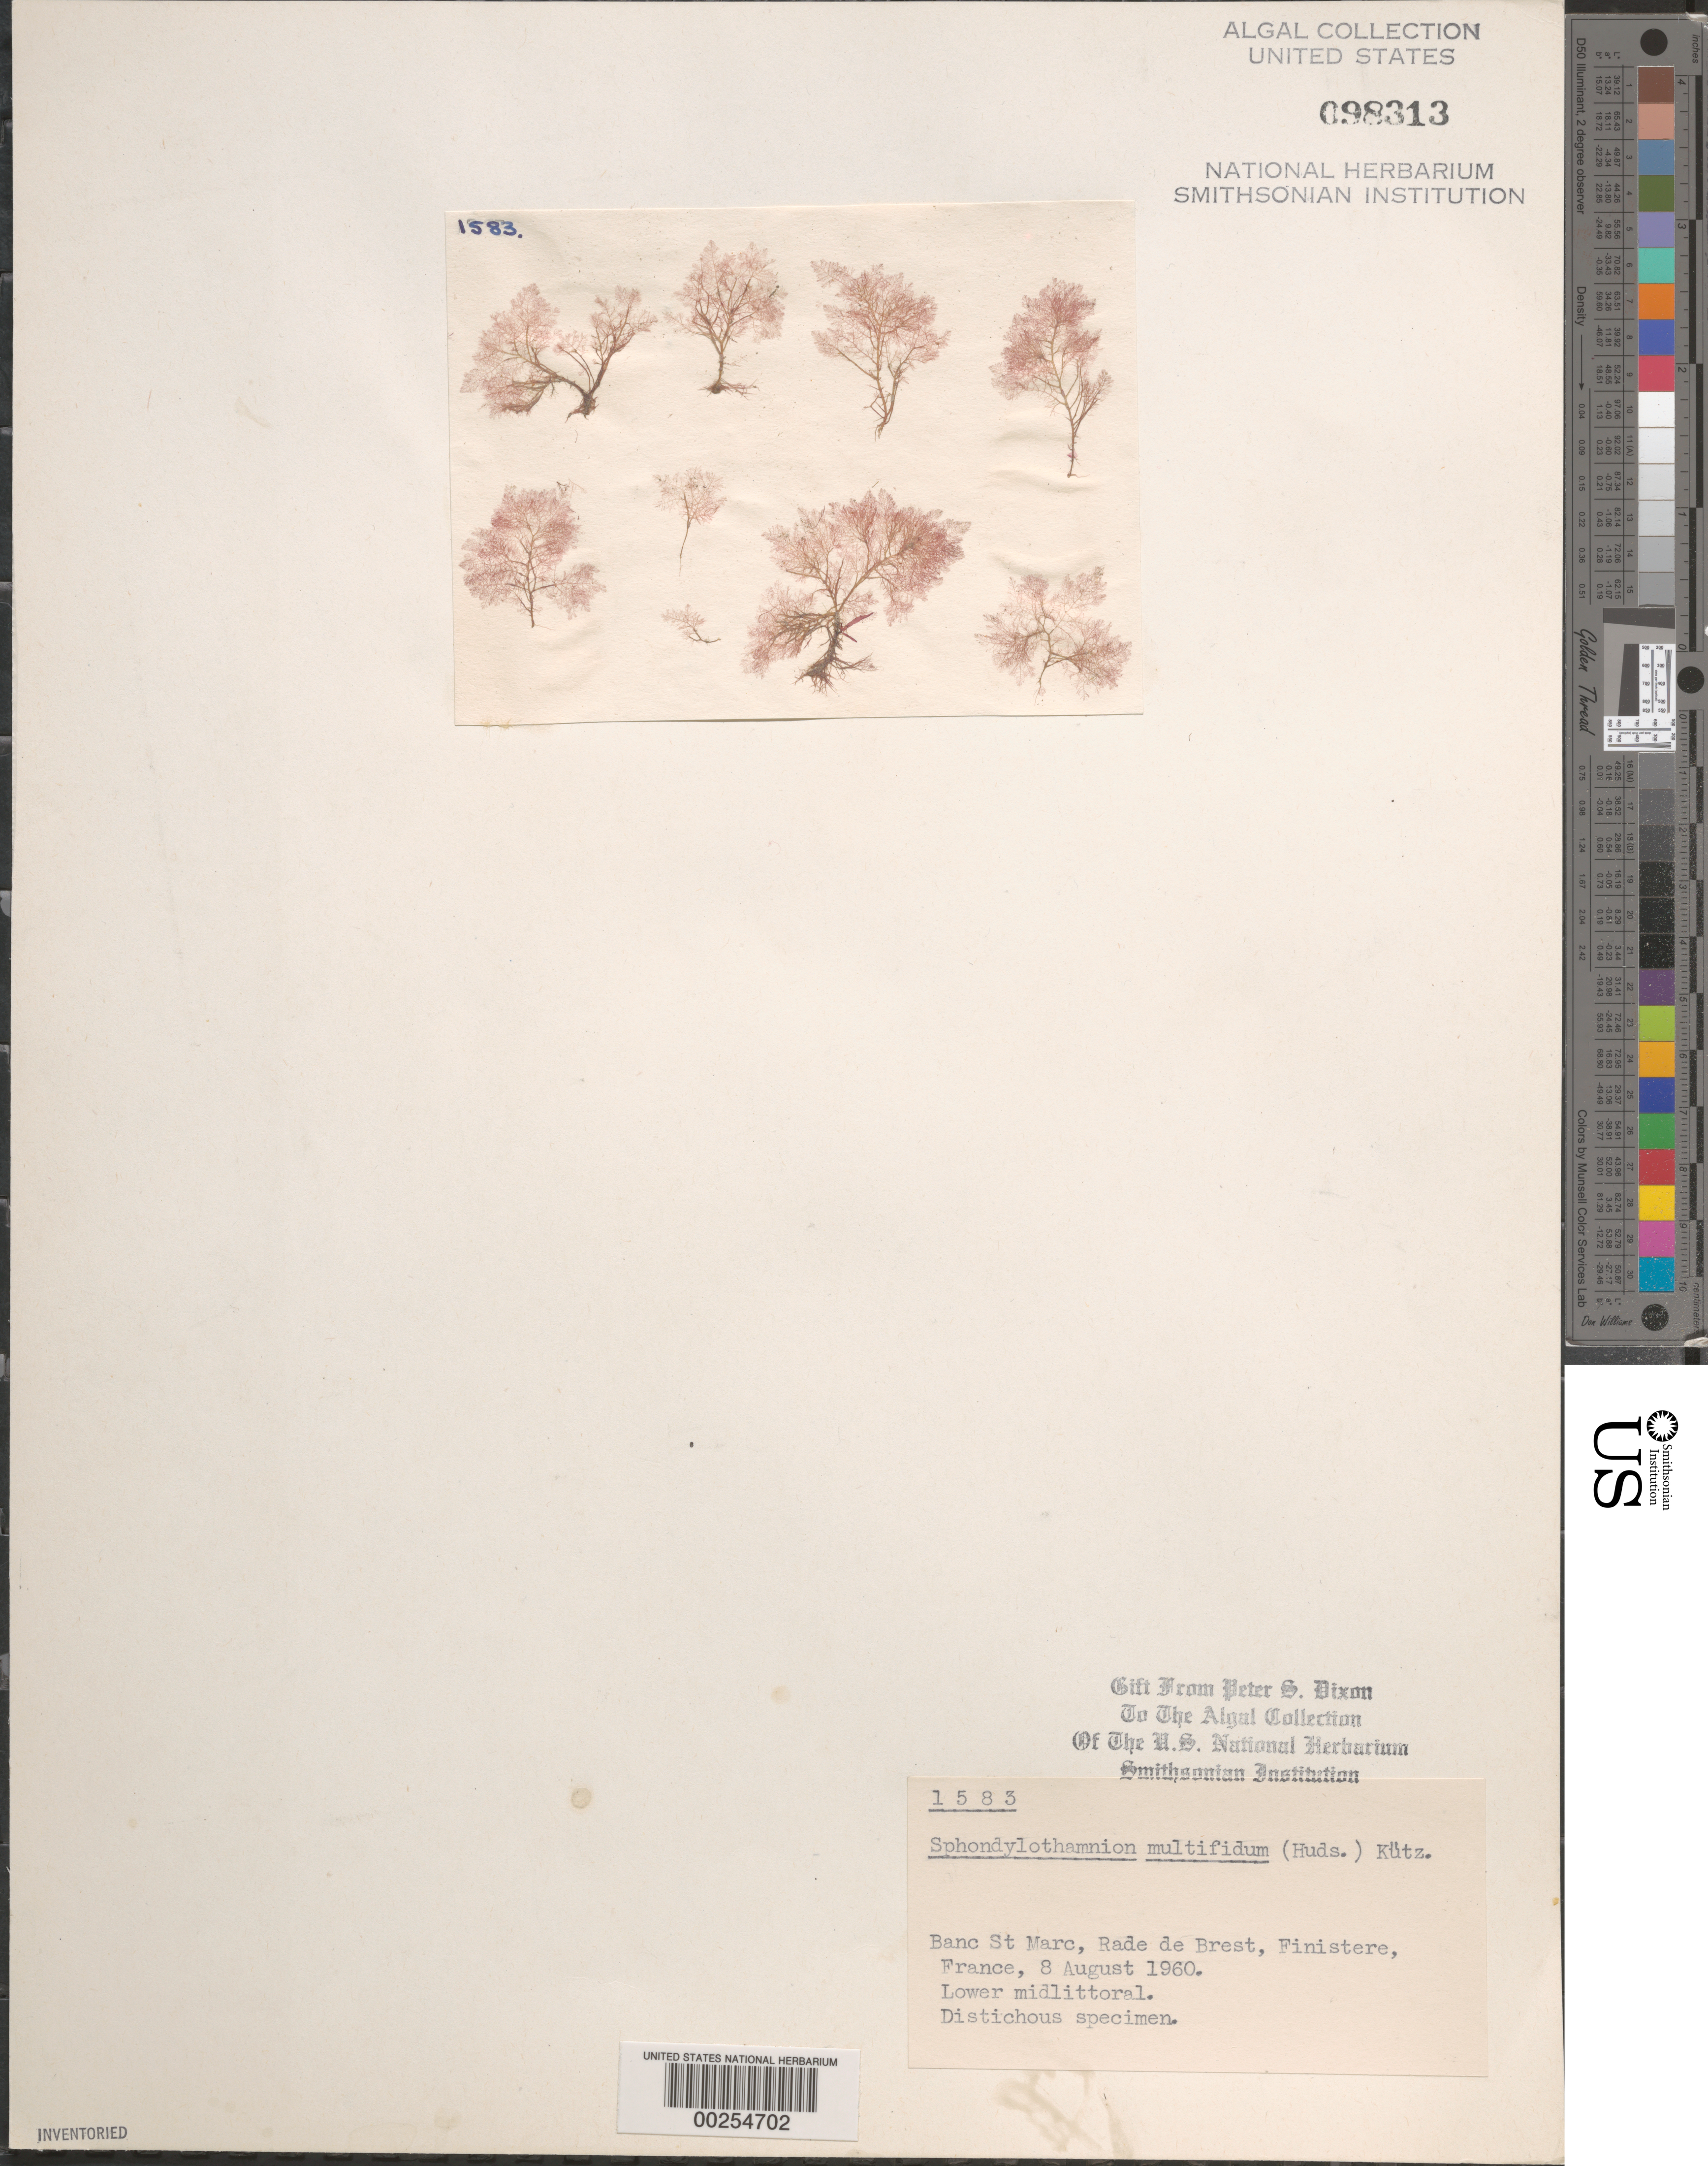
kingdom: Plantae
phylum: Rhodophyta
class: Florideophyceae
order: Ceramiales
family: Wrangeliaceae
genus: Sphondylothamnion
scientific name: Sphondylothamnion multifidum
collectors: P. S. Dixon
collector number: PSD 1583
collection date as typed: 08 Aug 1960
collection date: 1960-08-08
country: France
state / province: Bretagne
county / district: Finistère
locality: Banc St. Marc, Rade de Brest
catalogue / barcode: US 98313